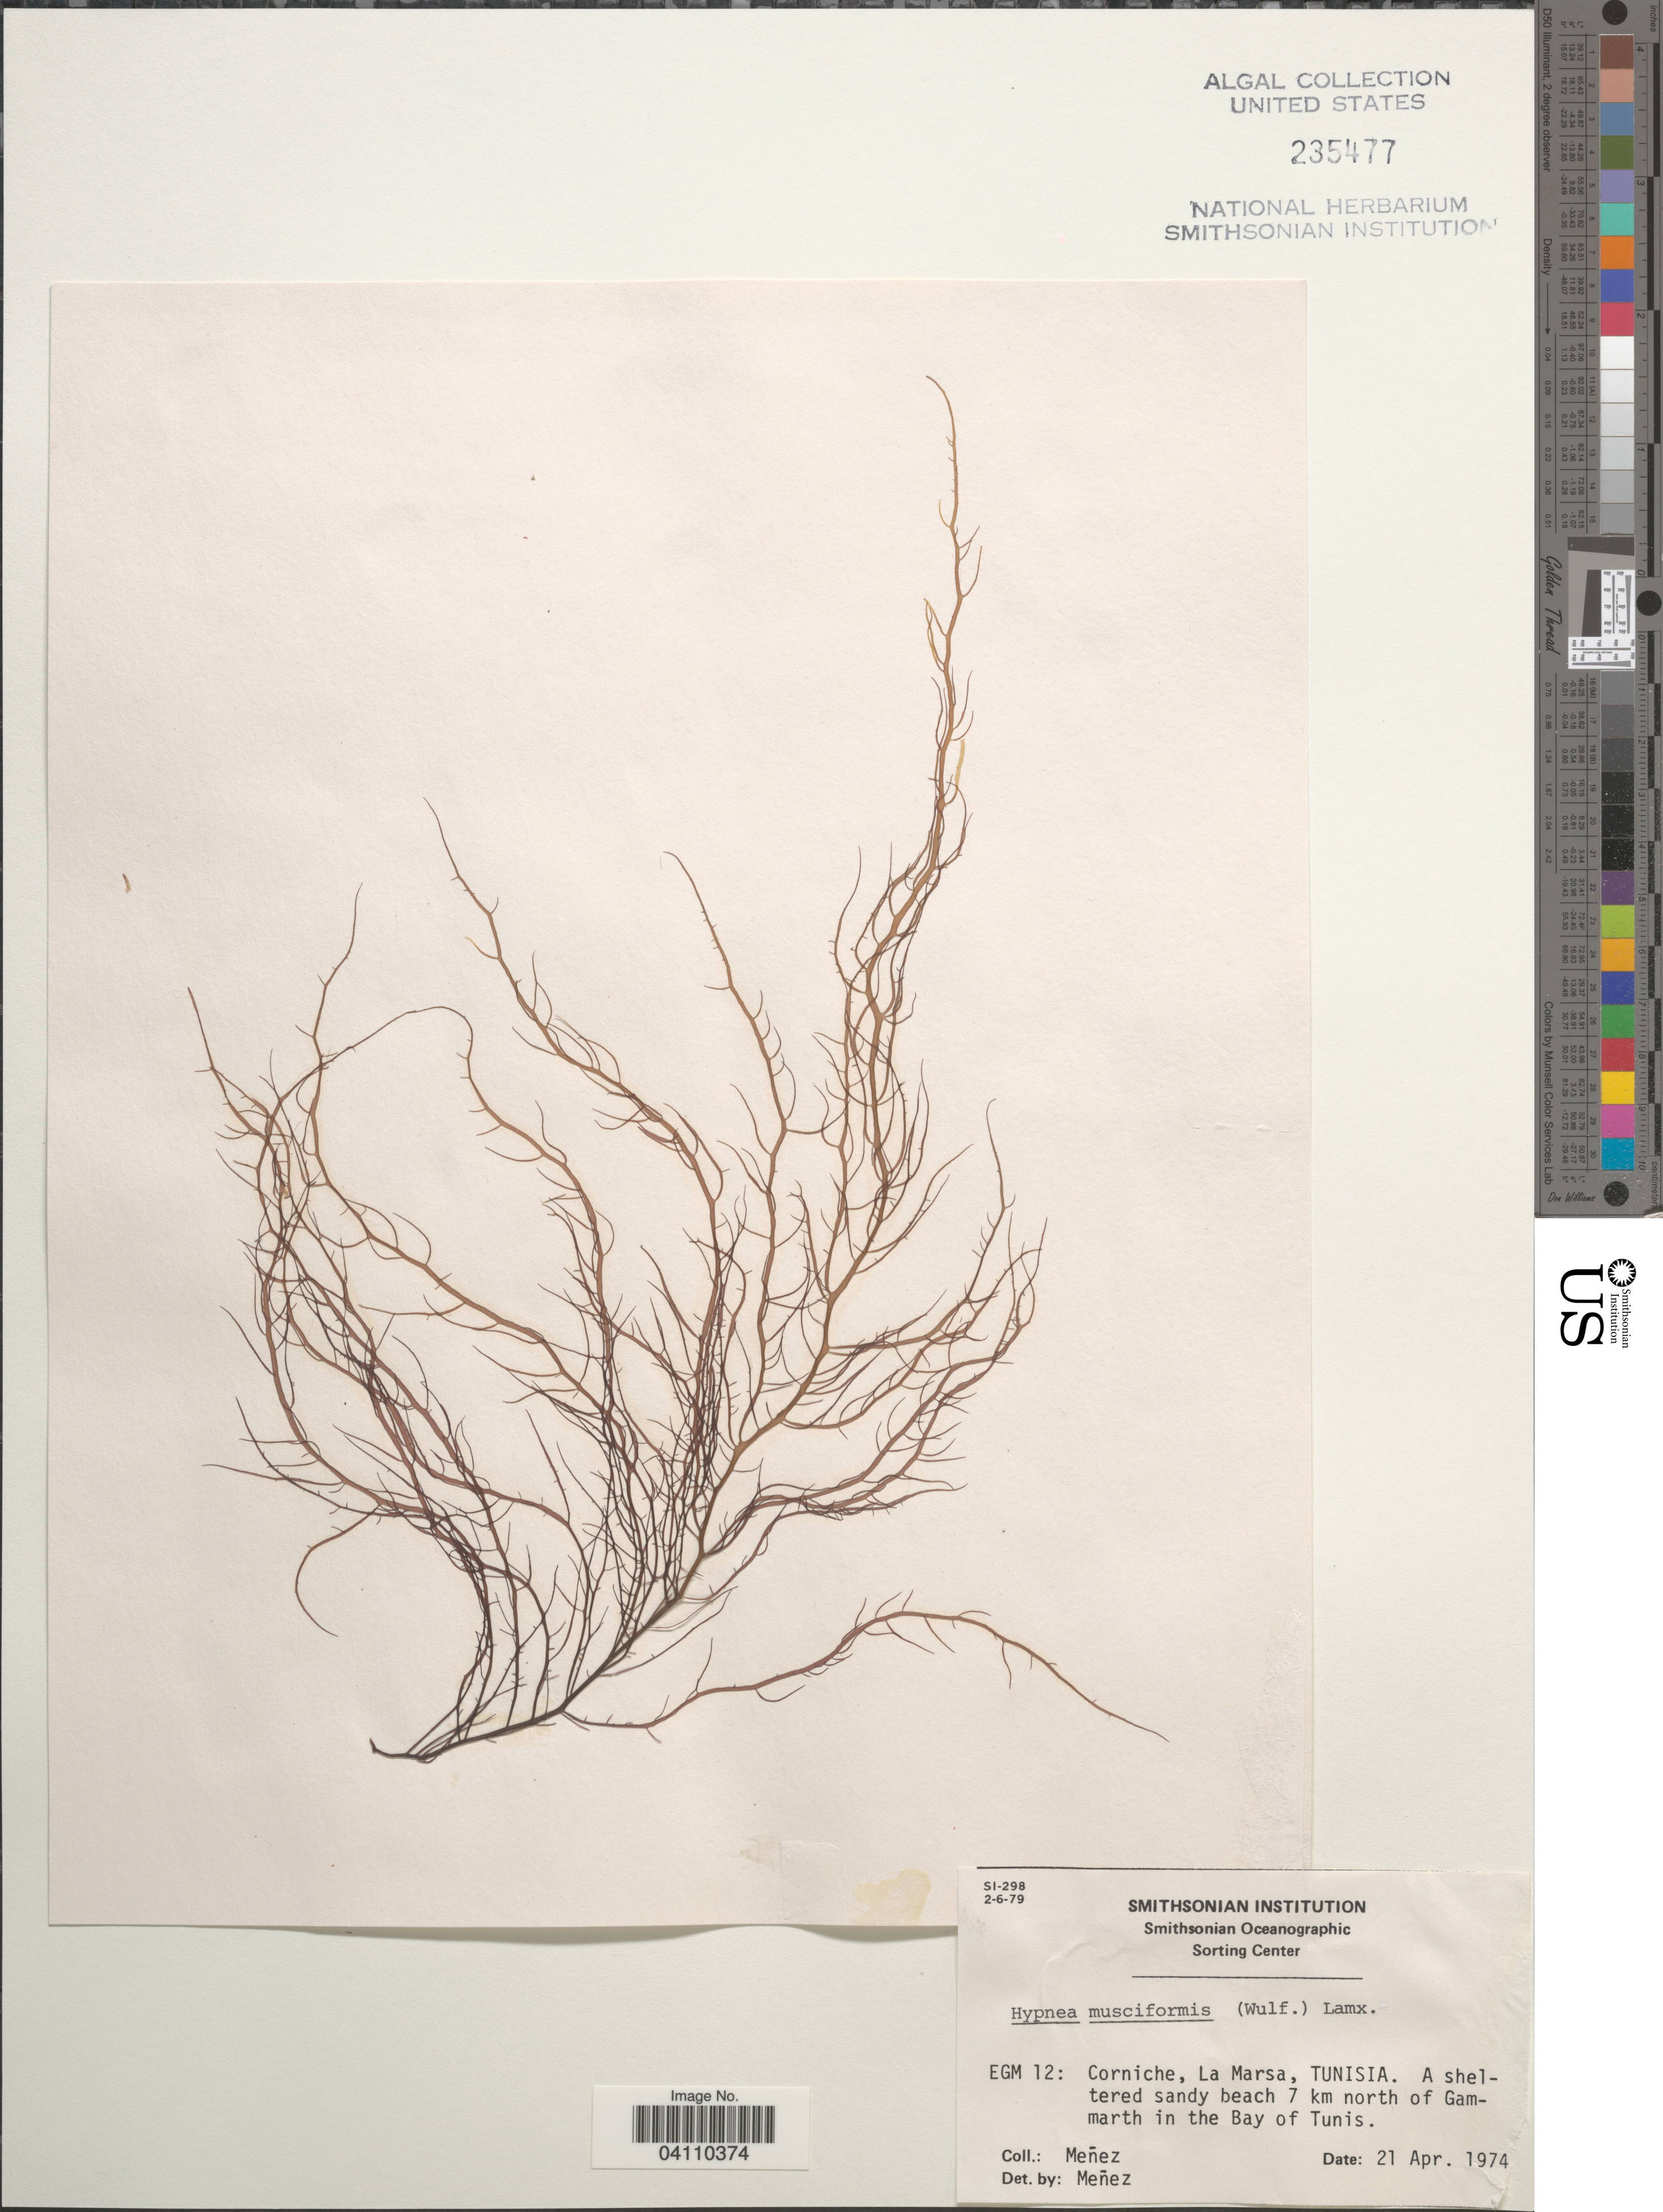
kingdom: Plantae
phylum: Rhodophyta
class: Florideophyceae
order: Gigartinales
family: Cystocloniaceae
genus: Hypnea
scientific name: Hypnea musciformis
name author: (Wulfen) J.V.Lamouroux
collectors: Menez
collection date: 1974-04-21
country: Tunisia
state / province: Tunis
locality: EGM 12: Corniche, La Marsa. Beach 7 km north of Gammarth in the Bay of Tunis.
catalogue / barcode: US 235477